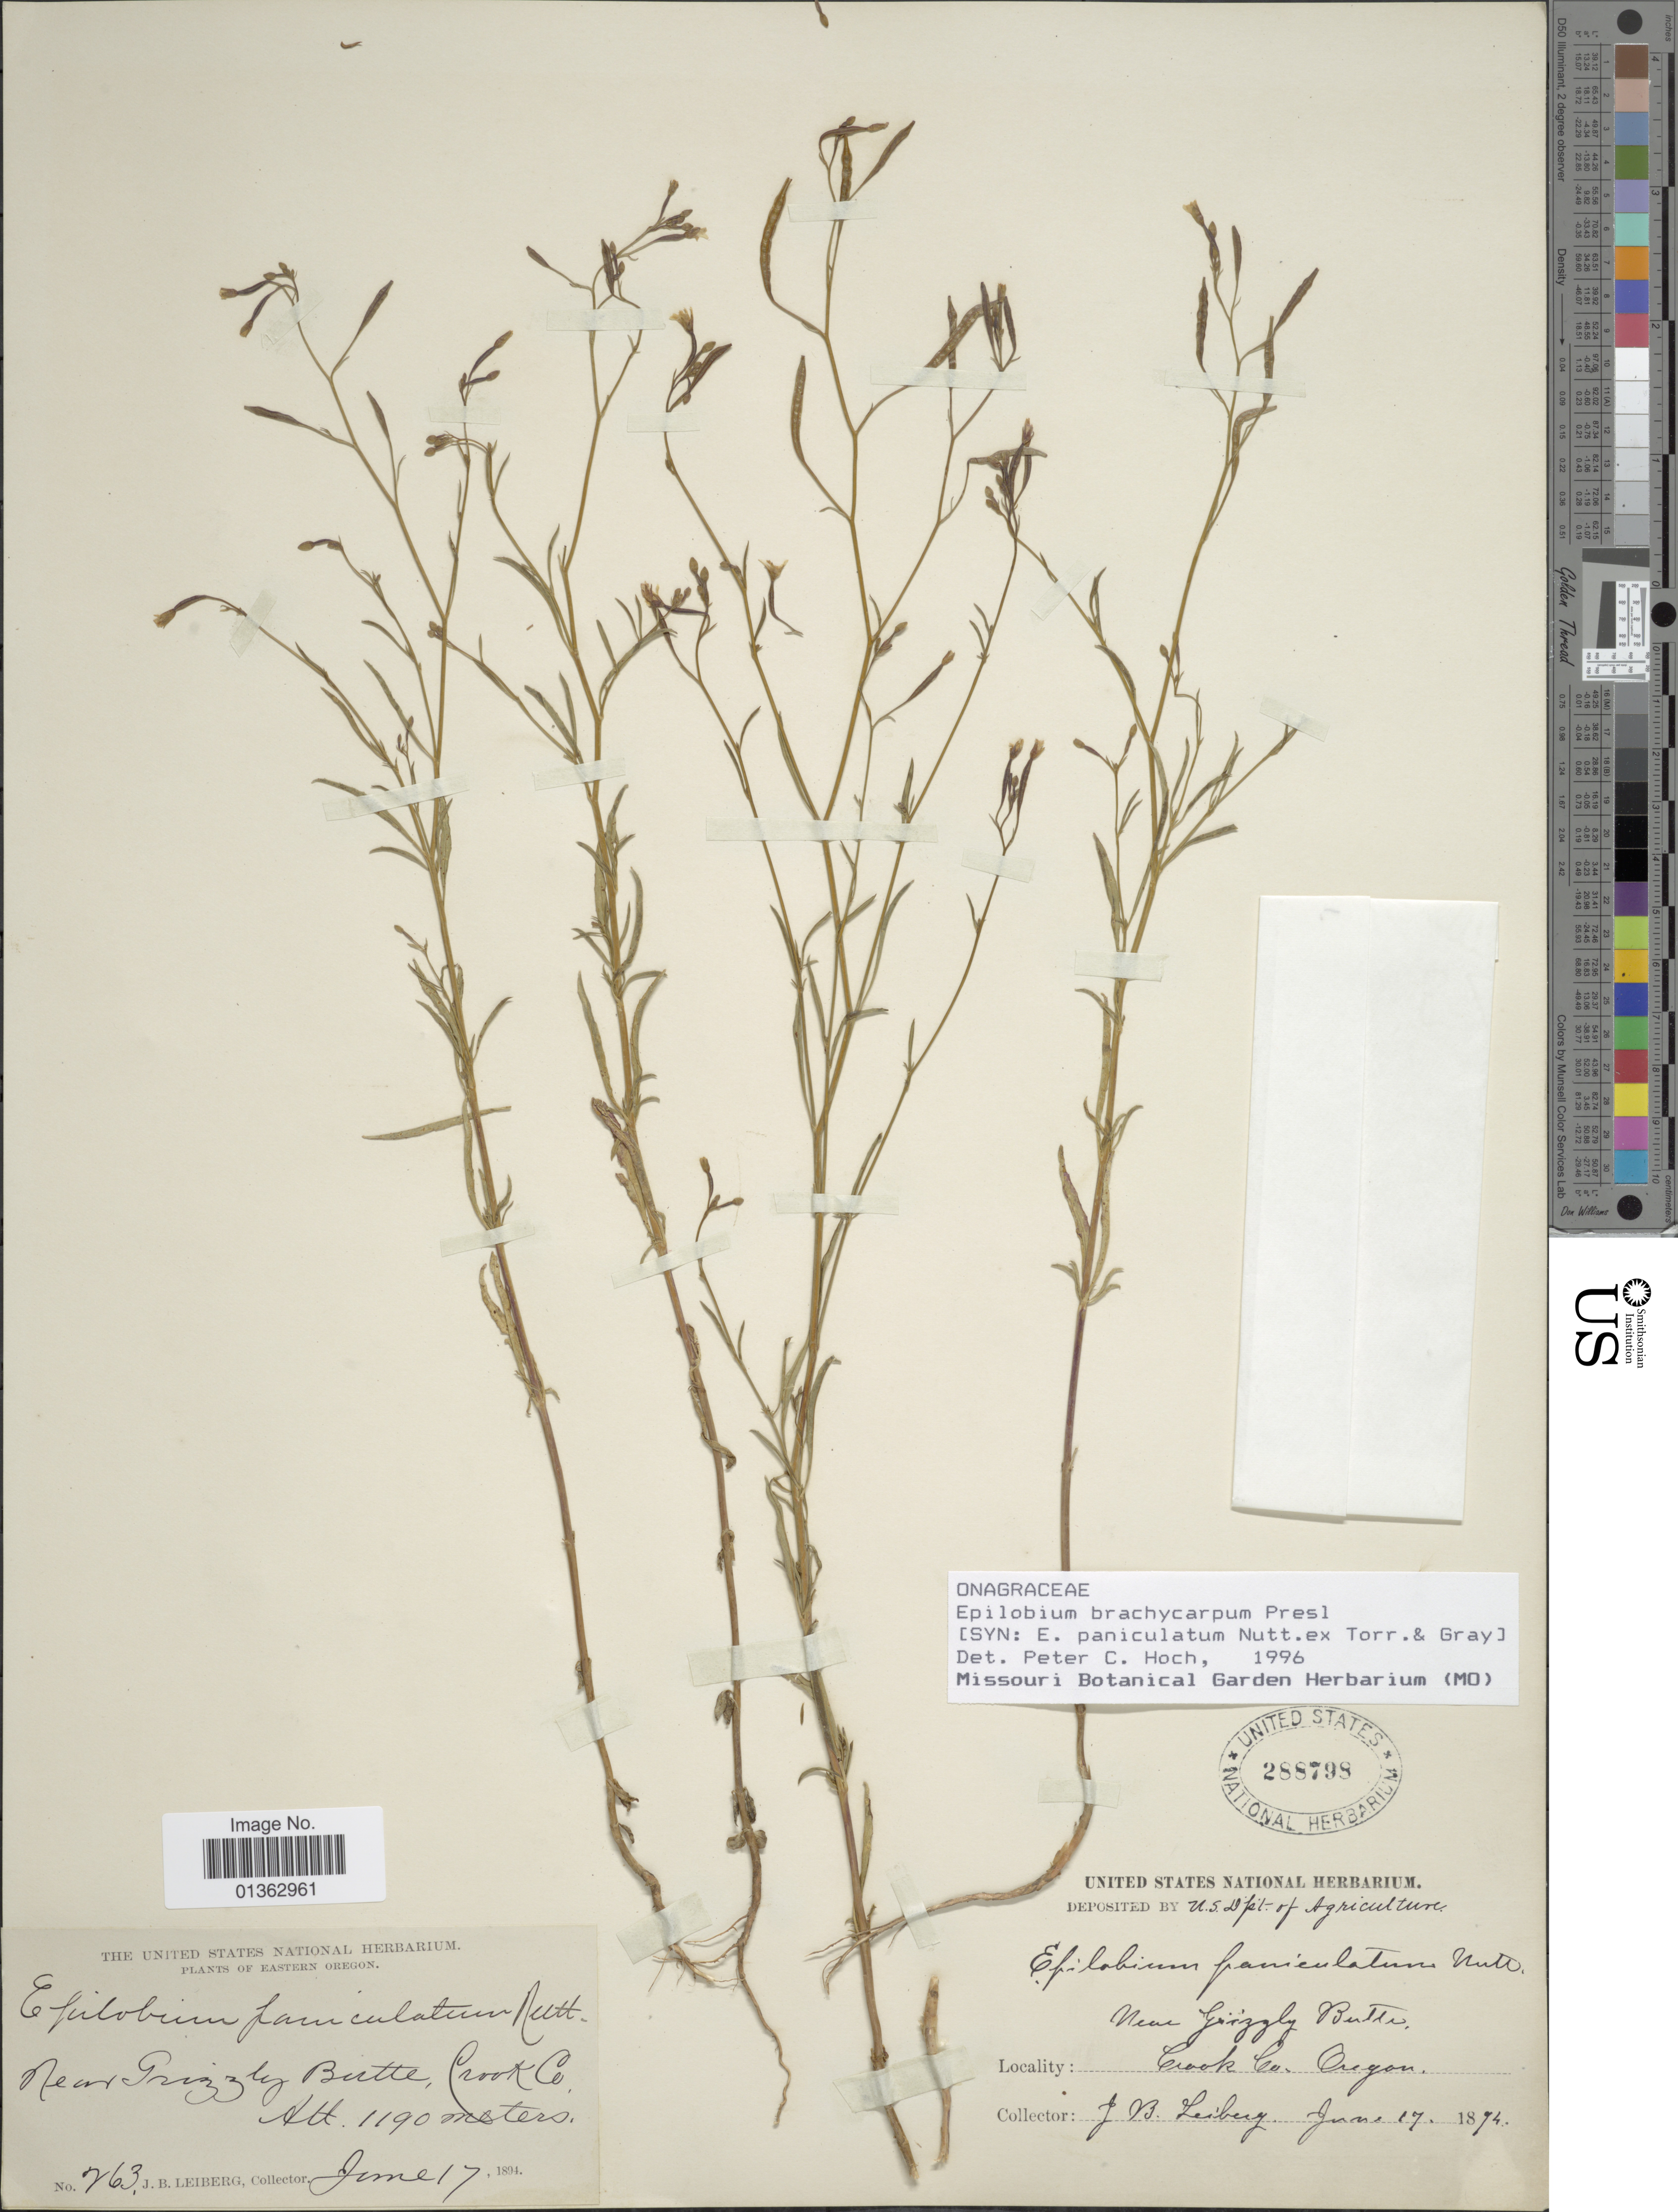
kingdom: Plantae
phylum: Tracheophyta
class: Magnoliopsida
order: Myrtales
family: Onagraceae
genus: Epilobium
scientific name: Epilobium brachycarpum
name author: C. Presl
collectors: J. B. Leiberg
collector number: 263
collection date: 1891-06-17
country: United States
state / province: Oregon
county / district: Crook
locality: Eastern Oregon. Near Grizzly Butte, Crook Co.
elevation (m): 1190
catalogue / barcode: US 288798